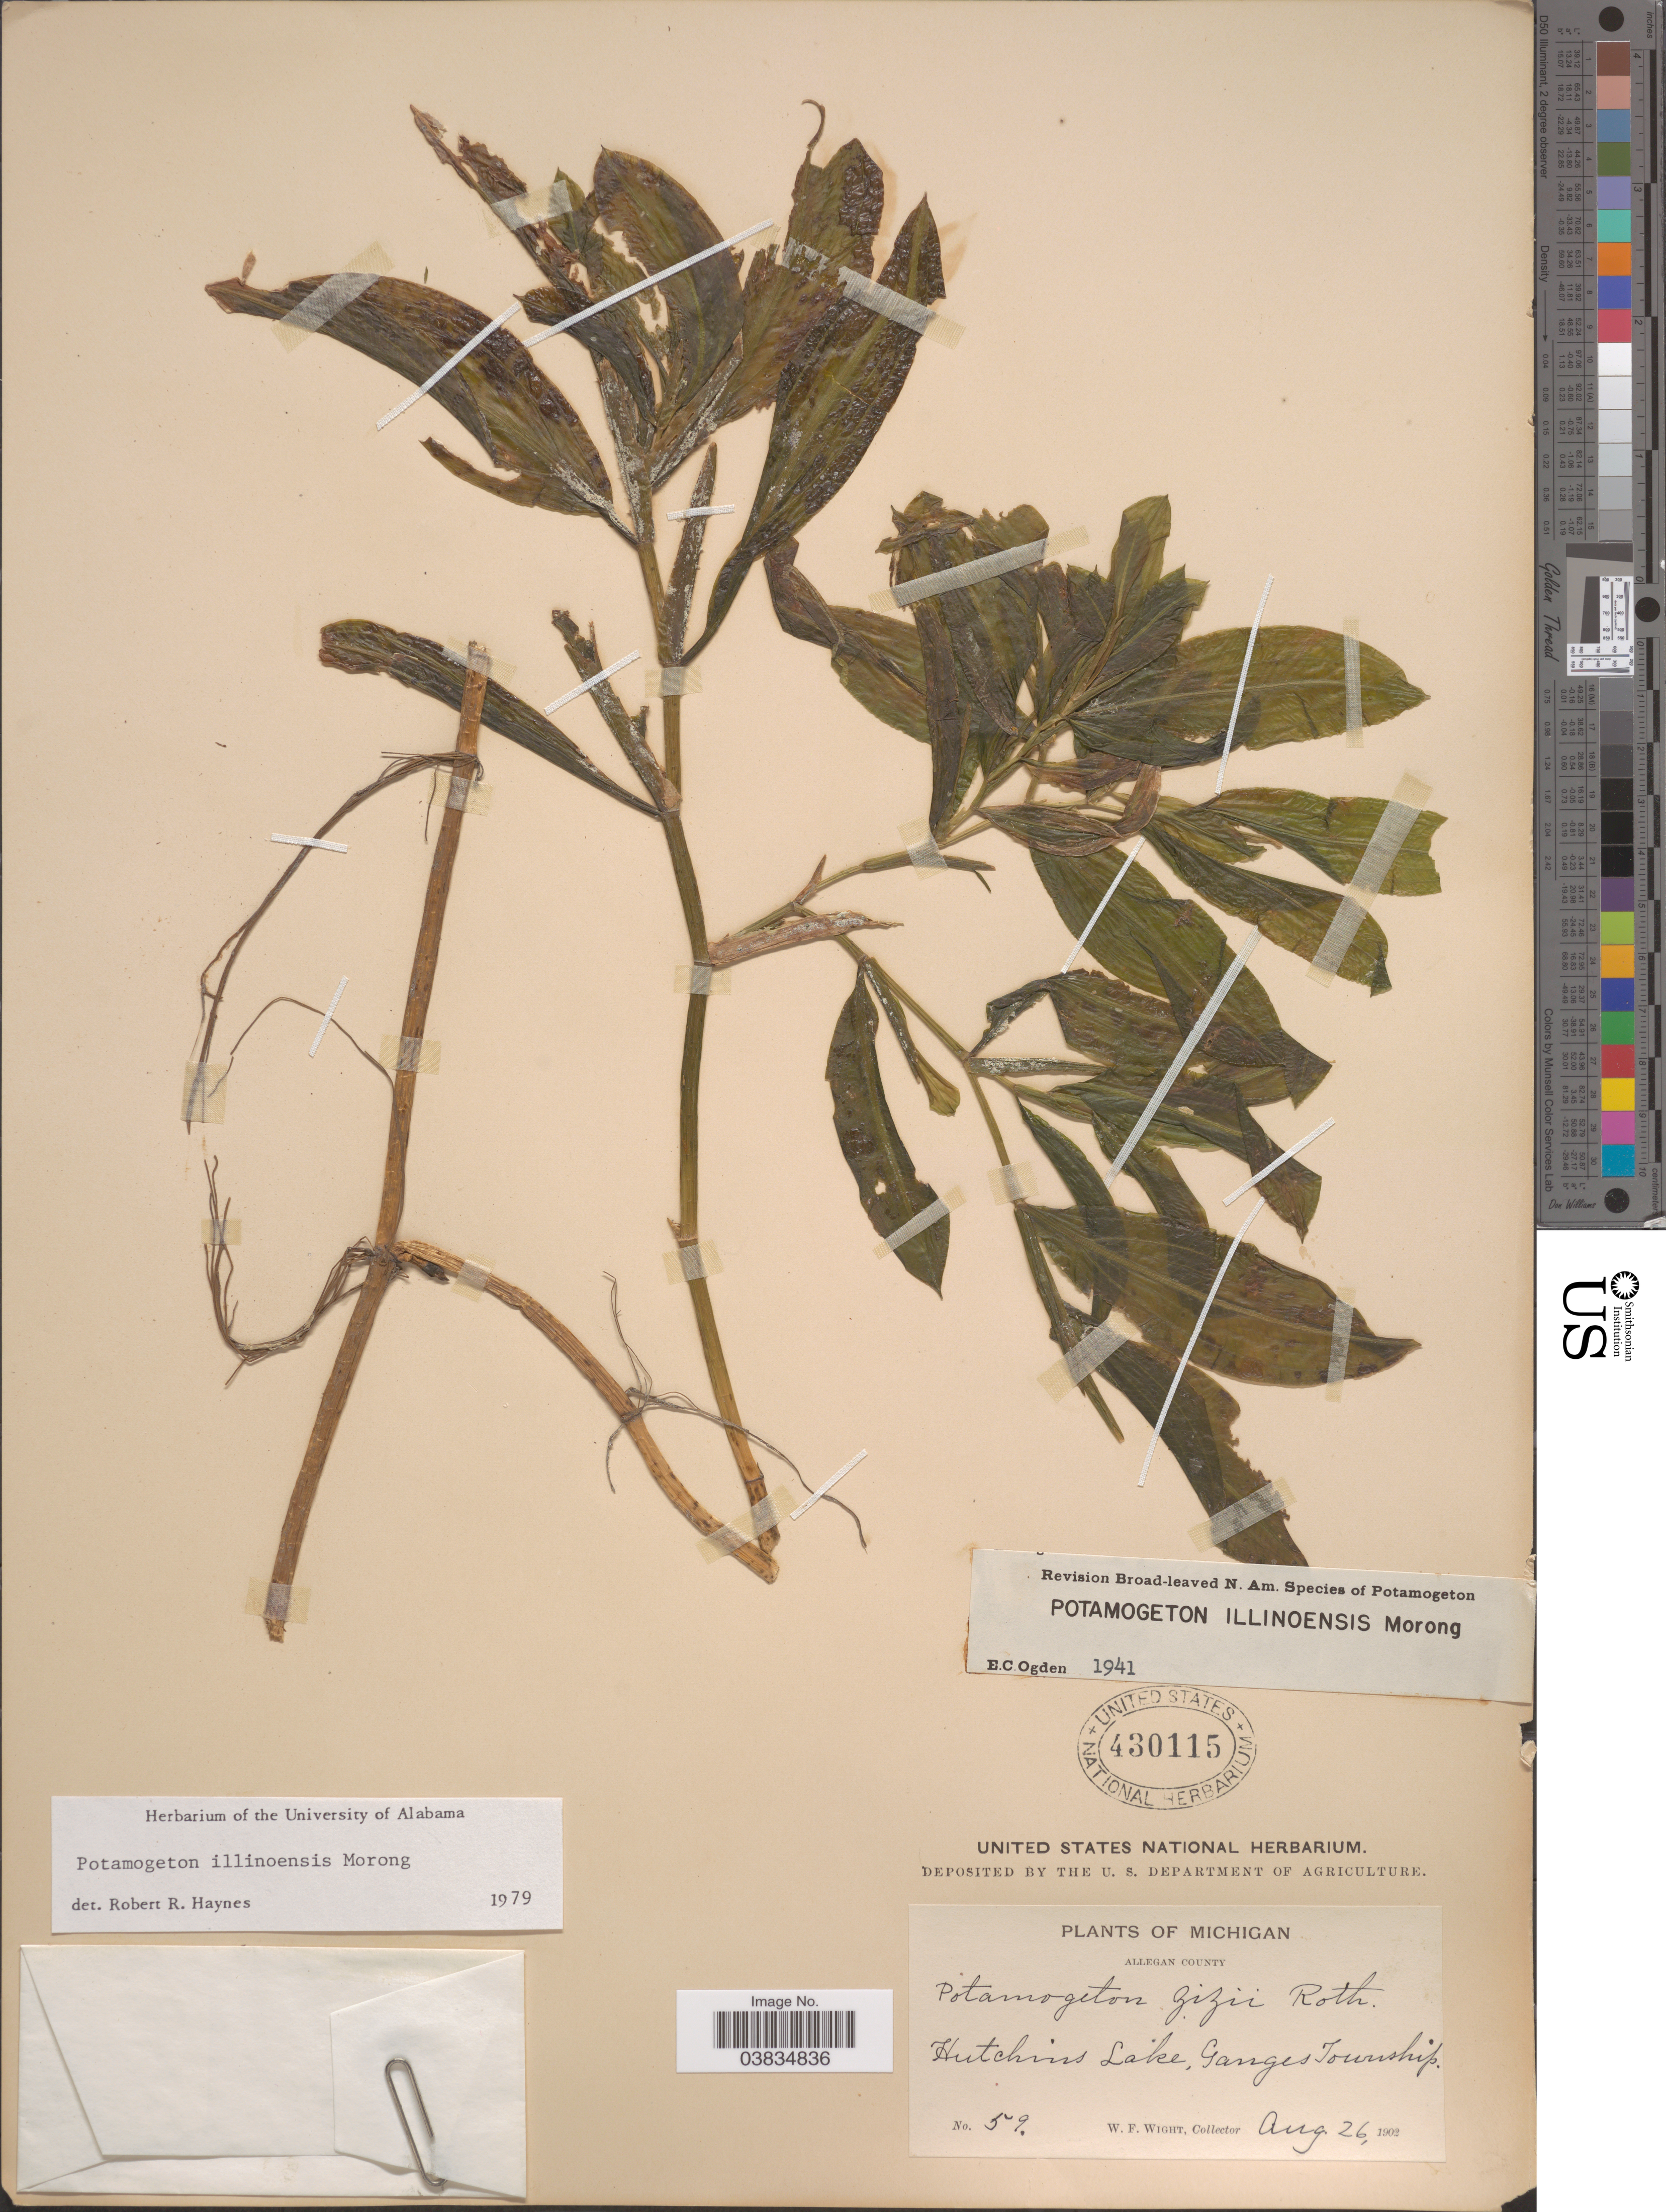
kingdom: Plantae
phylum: Tracheophyta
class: Liliopsida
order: Alismatales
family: Potamogetonaceae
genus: Potamogeton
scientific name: Potamogeton illinoensis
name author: Morong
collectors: W. F. Wright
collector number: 59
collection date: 1902-08-26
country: United States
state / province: Michigan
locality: Allegan County. Hutchins Lake, Ganges Township.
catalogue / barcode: US 430115